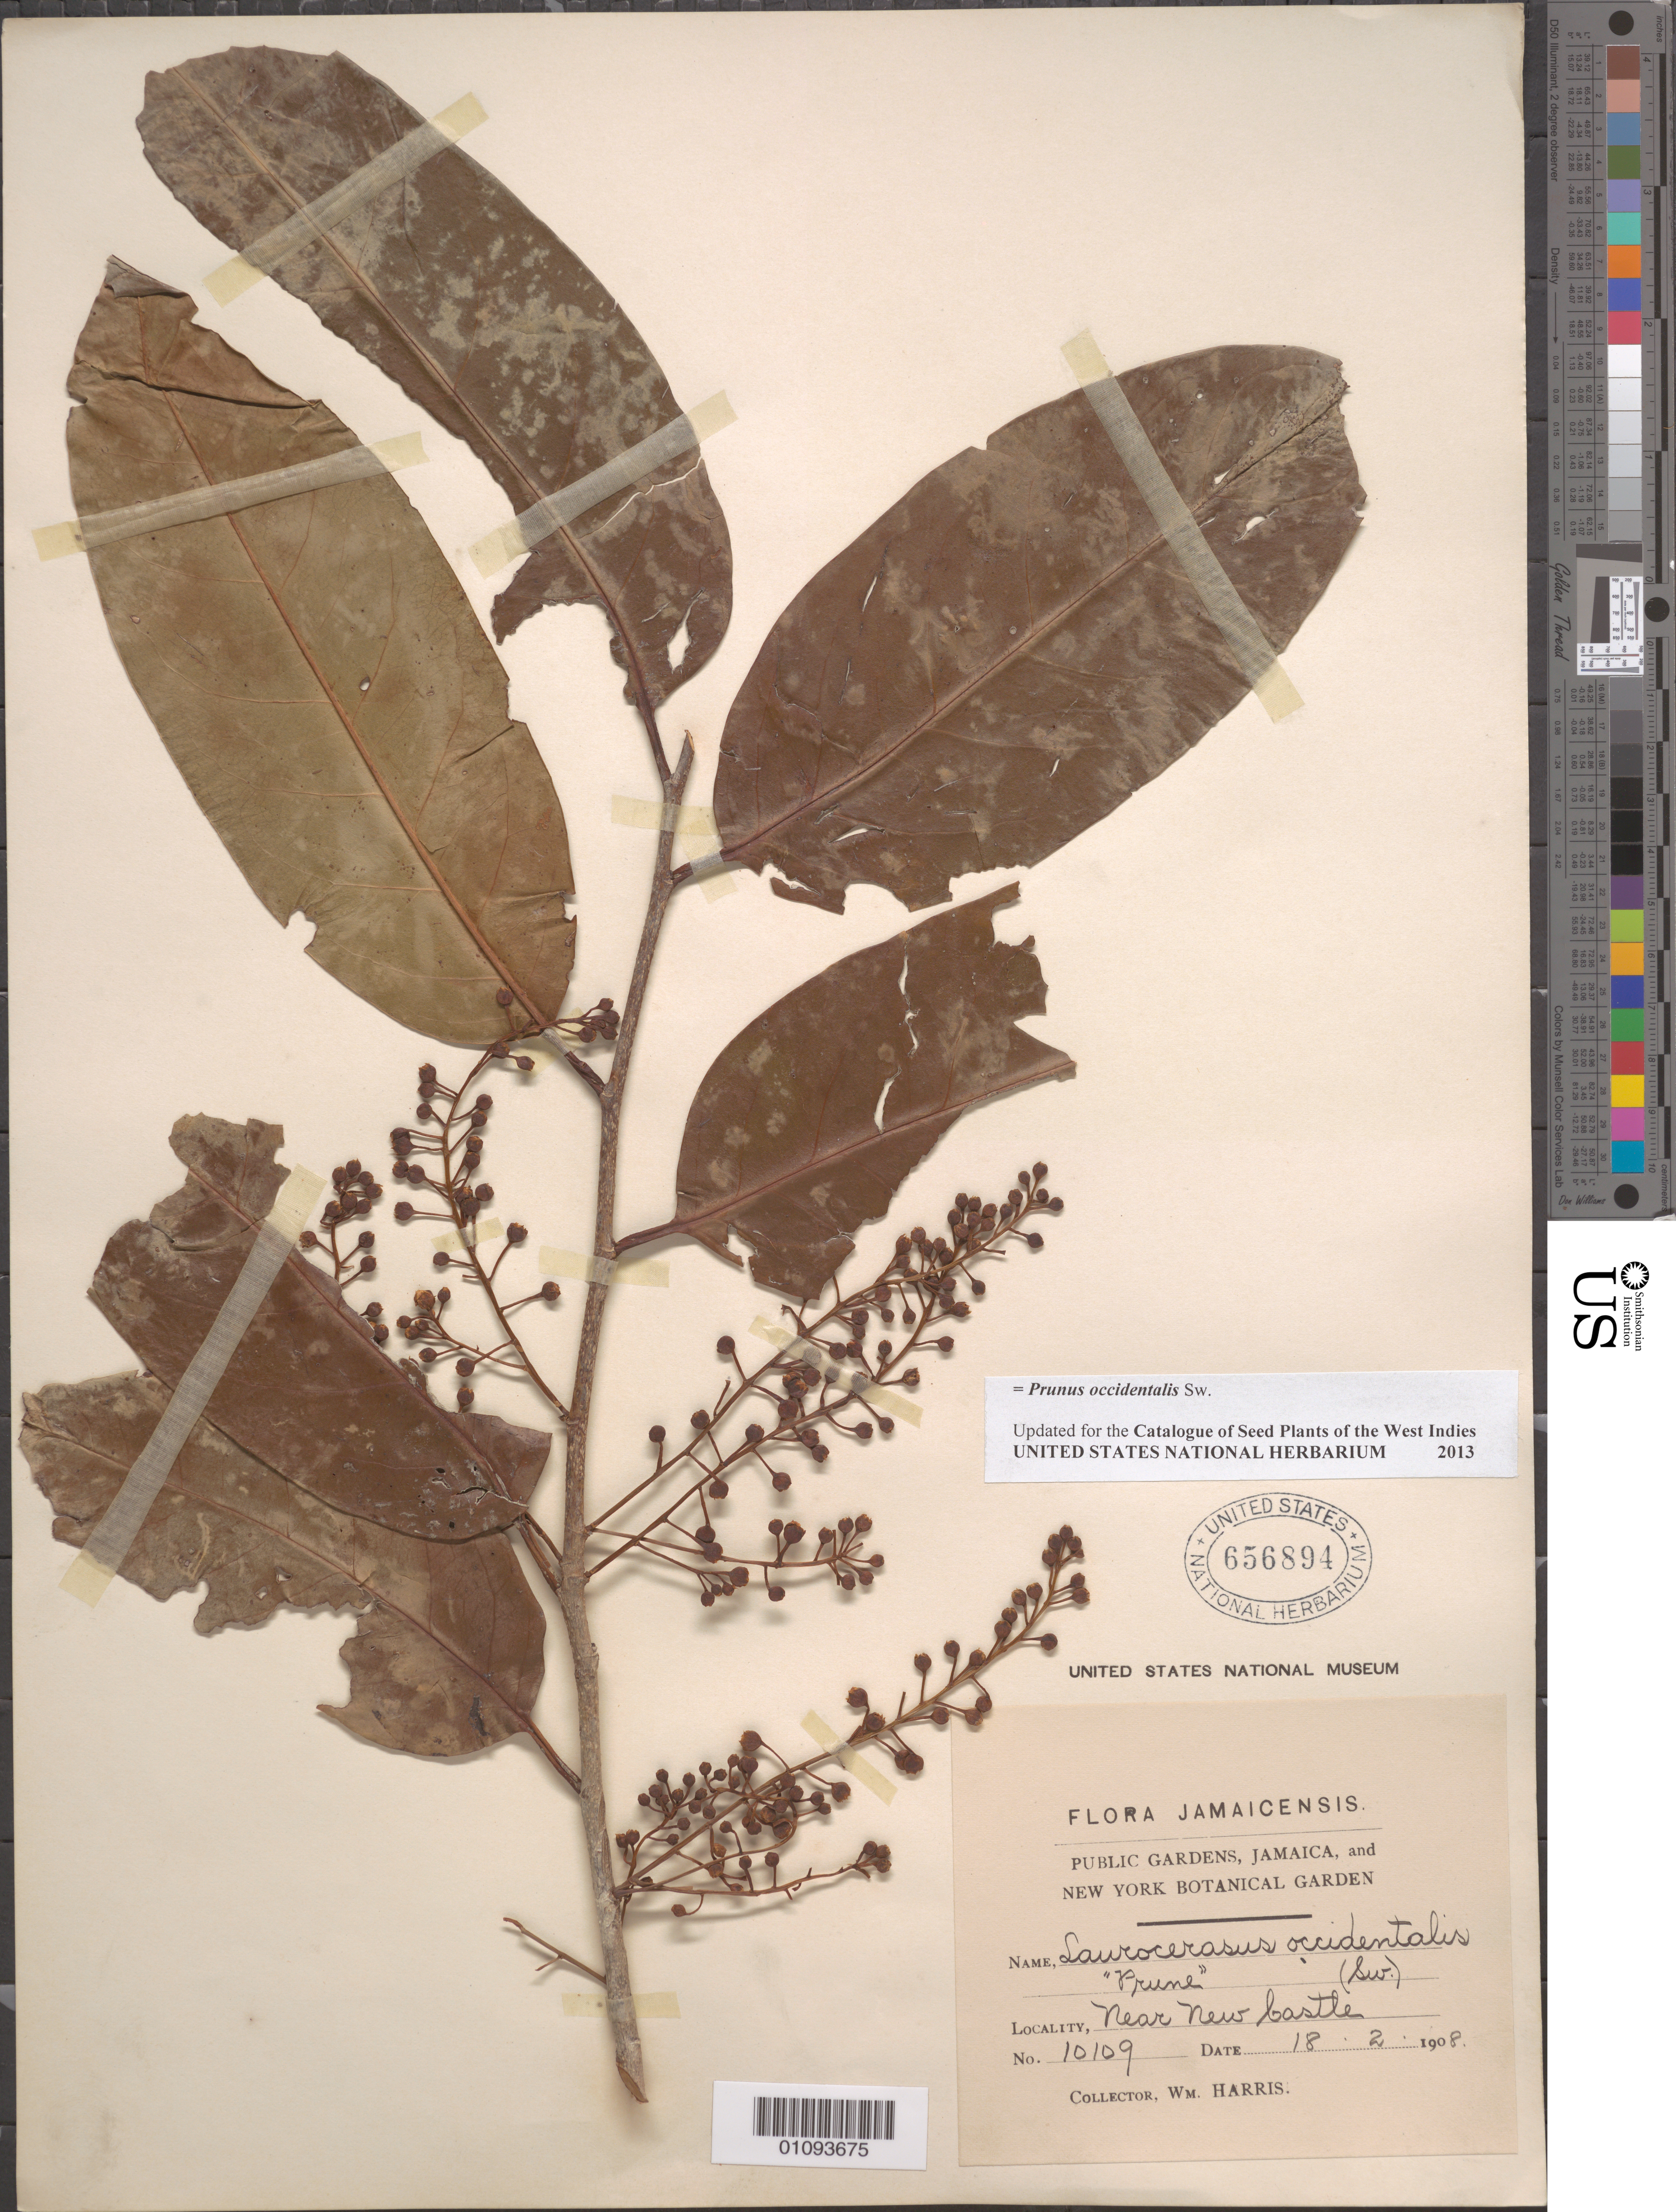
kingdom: Plantae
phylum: Tracheophyta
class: Magnoliopsida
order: Rosales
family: Rosaceae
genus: Prunus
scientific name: Prunus occidentalis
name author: Sw.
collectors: W. Harris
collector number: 10109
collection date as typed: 18 Feb 1902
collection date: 1902-02-18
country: Jamaica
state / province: Saint Ann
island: Jamaica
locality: Near New Castle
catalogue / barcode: US 656894